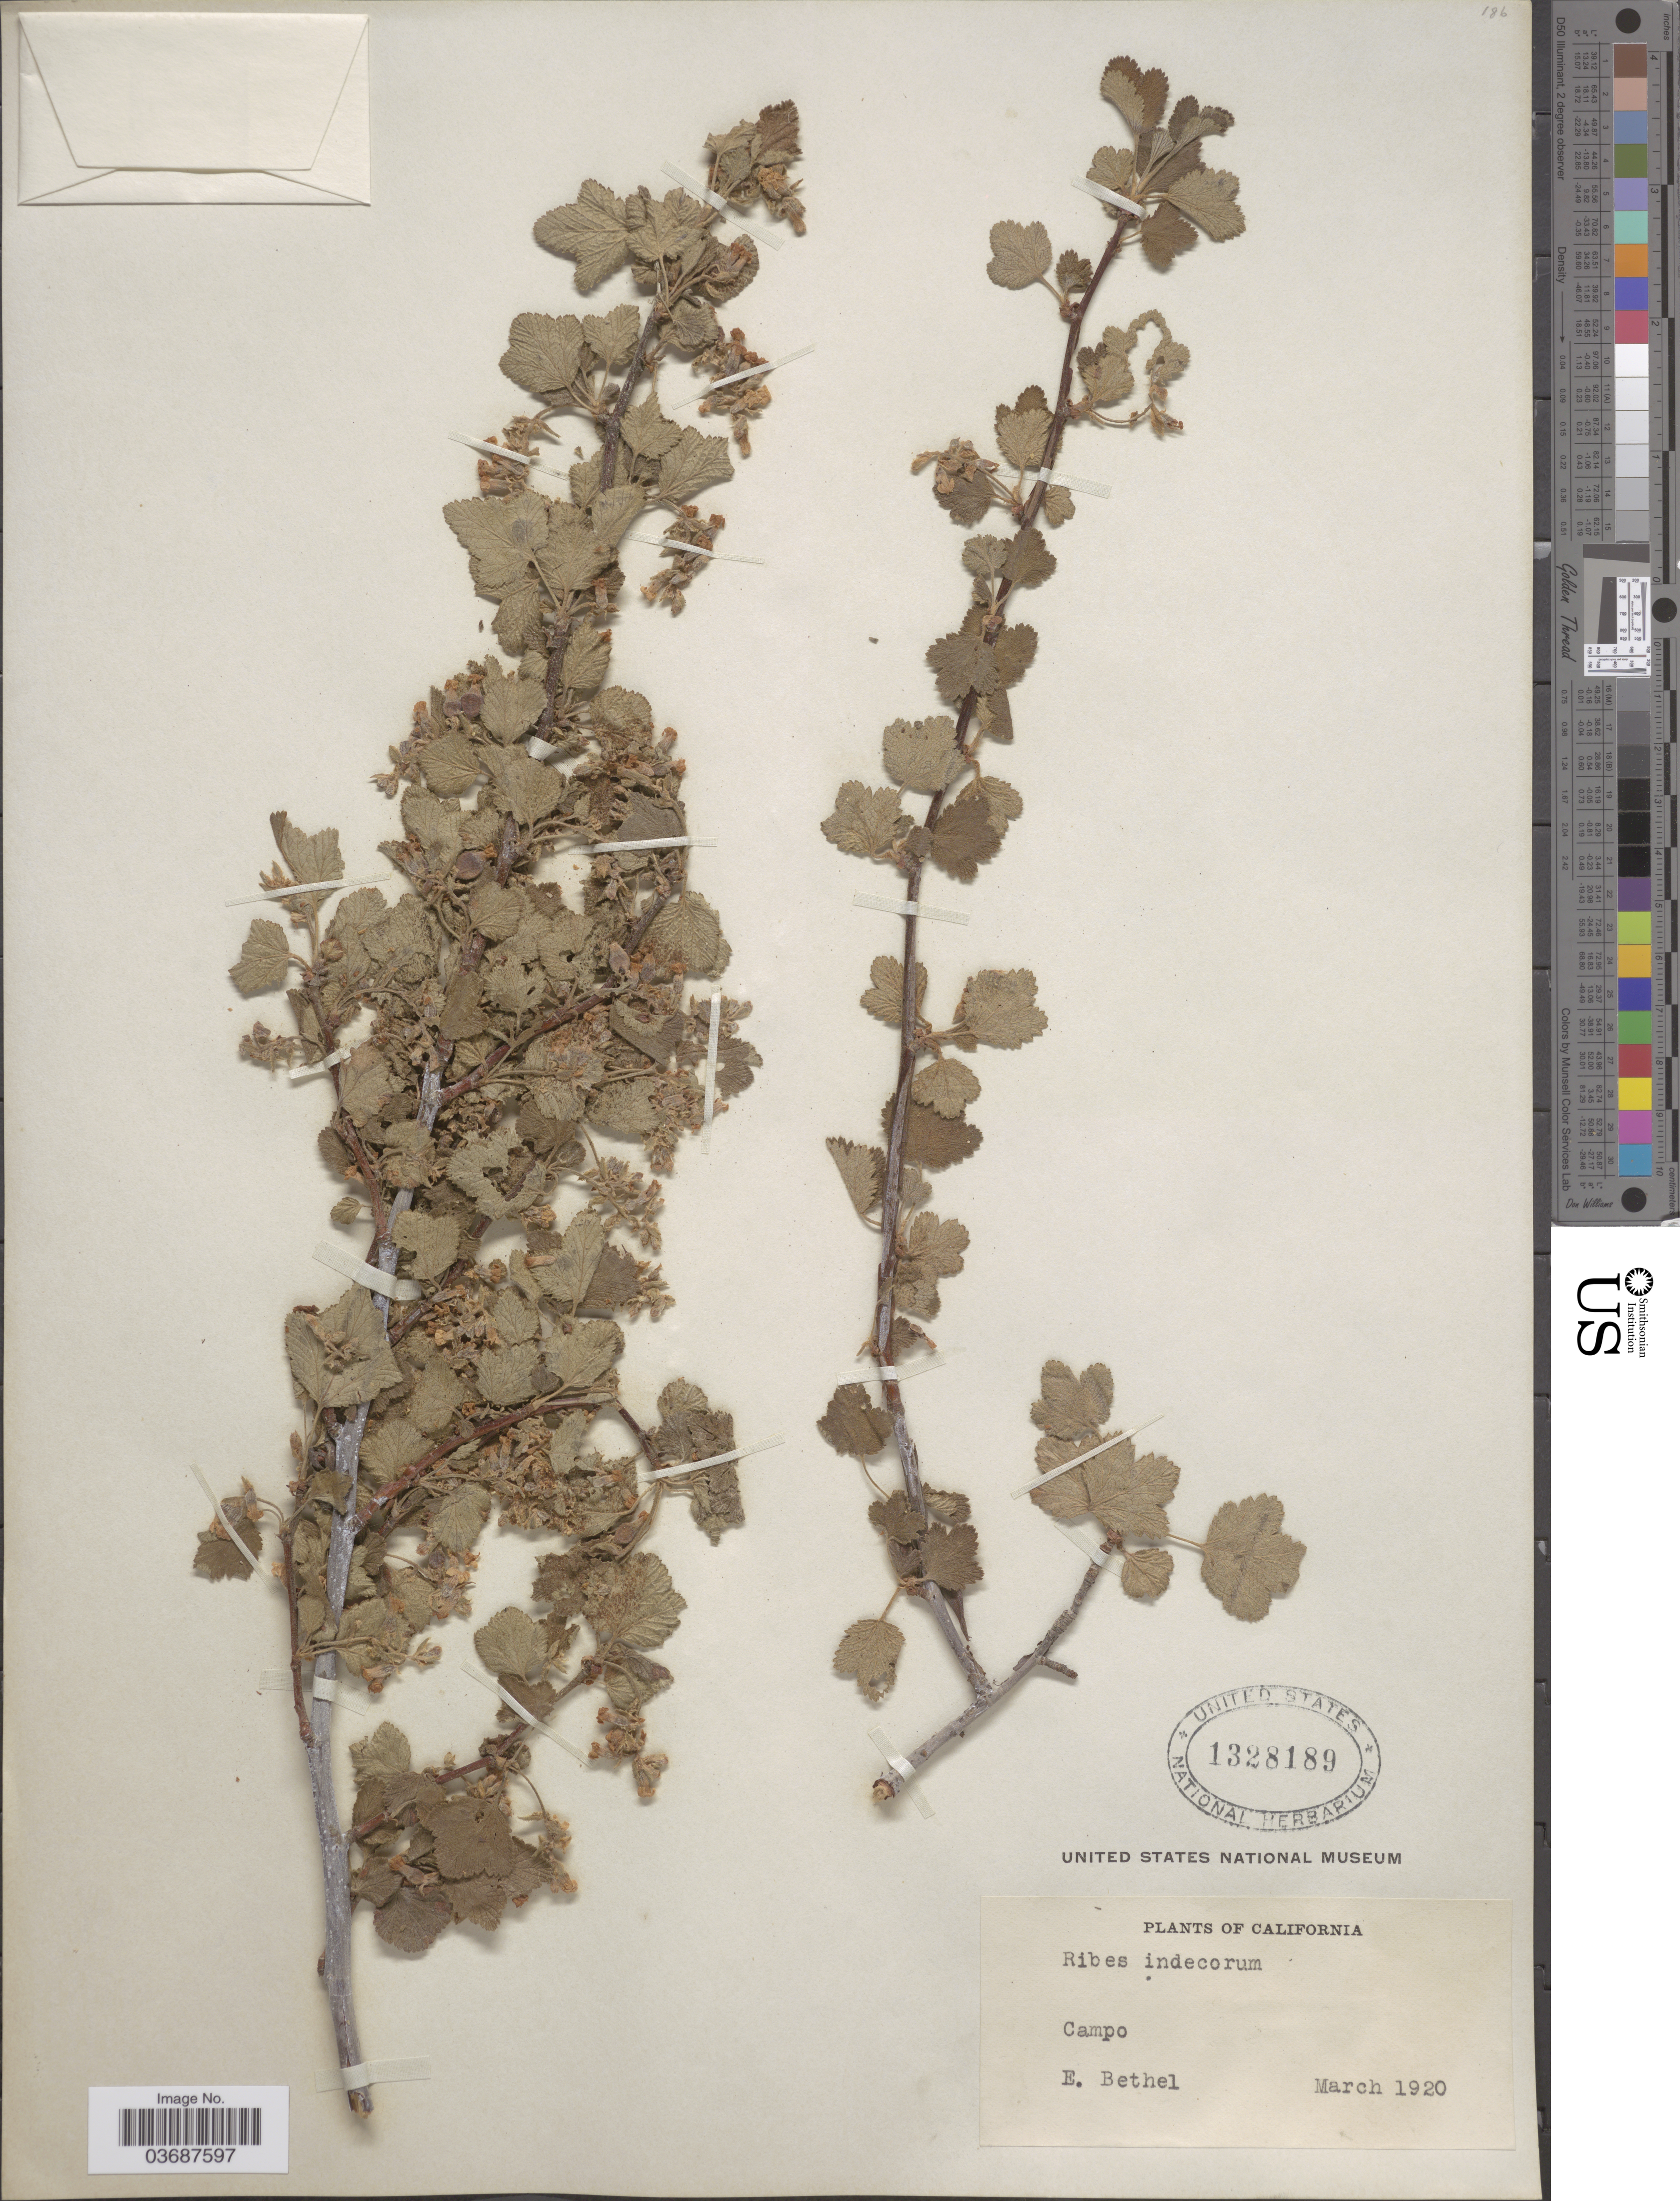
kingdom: Plantae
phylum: Tracheophyta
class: Magnoliopsida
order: Saxifragales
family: Grossulariaceae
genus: Ribes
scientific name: Ribes indecorum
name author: Eastw.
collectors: E. Bethel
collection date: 1920-03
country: United States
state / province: California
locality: Campo.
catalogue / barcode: US 1328189